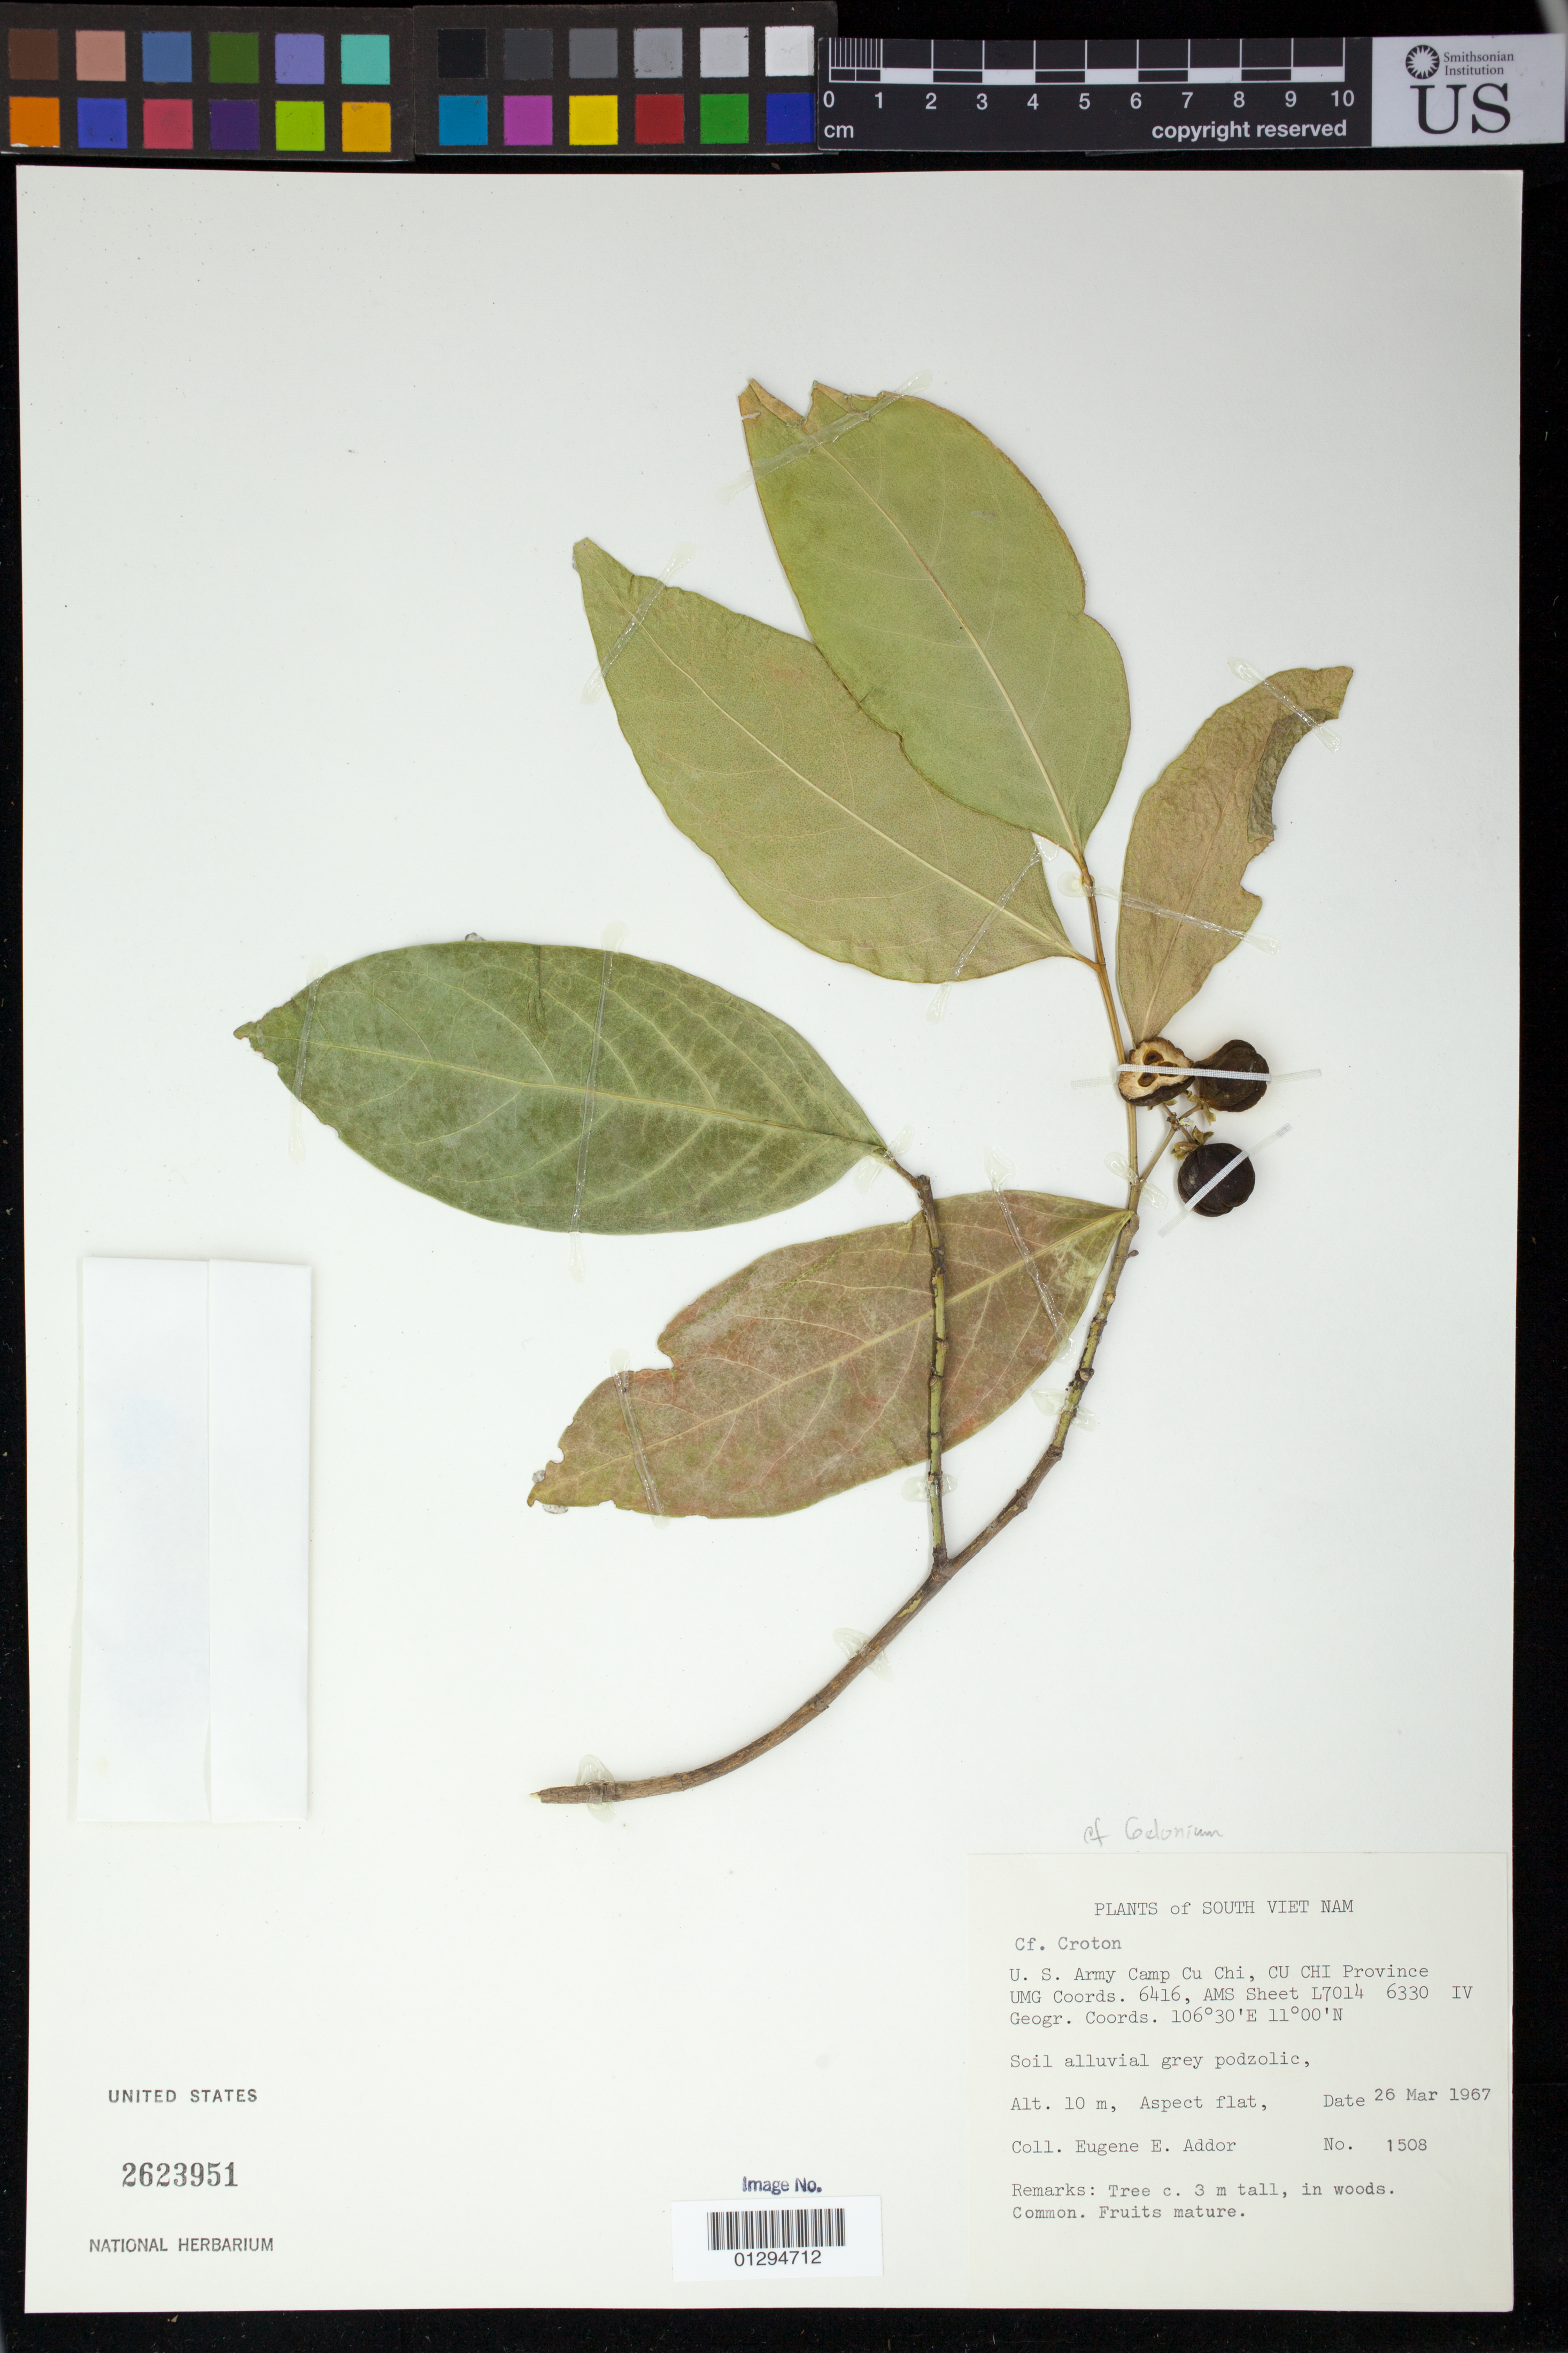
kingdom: Plantae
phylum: Tracheophyta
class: Magnoliopsida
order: Malpighiales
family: Euphorbiaceae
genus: Gelonium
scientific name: Gelonium sp.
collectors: E. E. Addor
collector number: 1508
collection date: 1967-03-26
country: Vietnam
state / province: Ho Chi Minh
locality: U.S. Army Camp Cu Chi, Cu Chi Province UMG Coords. 6416, AMS Sheet L7014 6330 IV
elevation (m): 10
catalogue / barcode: US 2623951